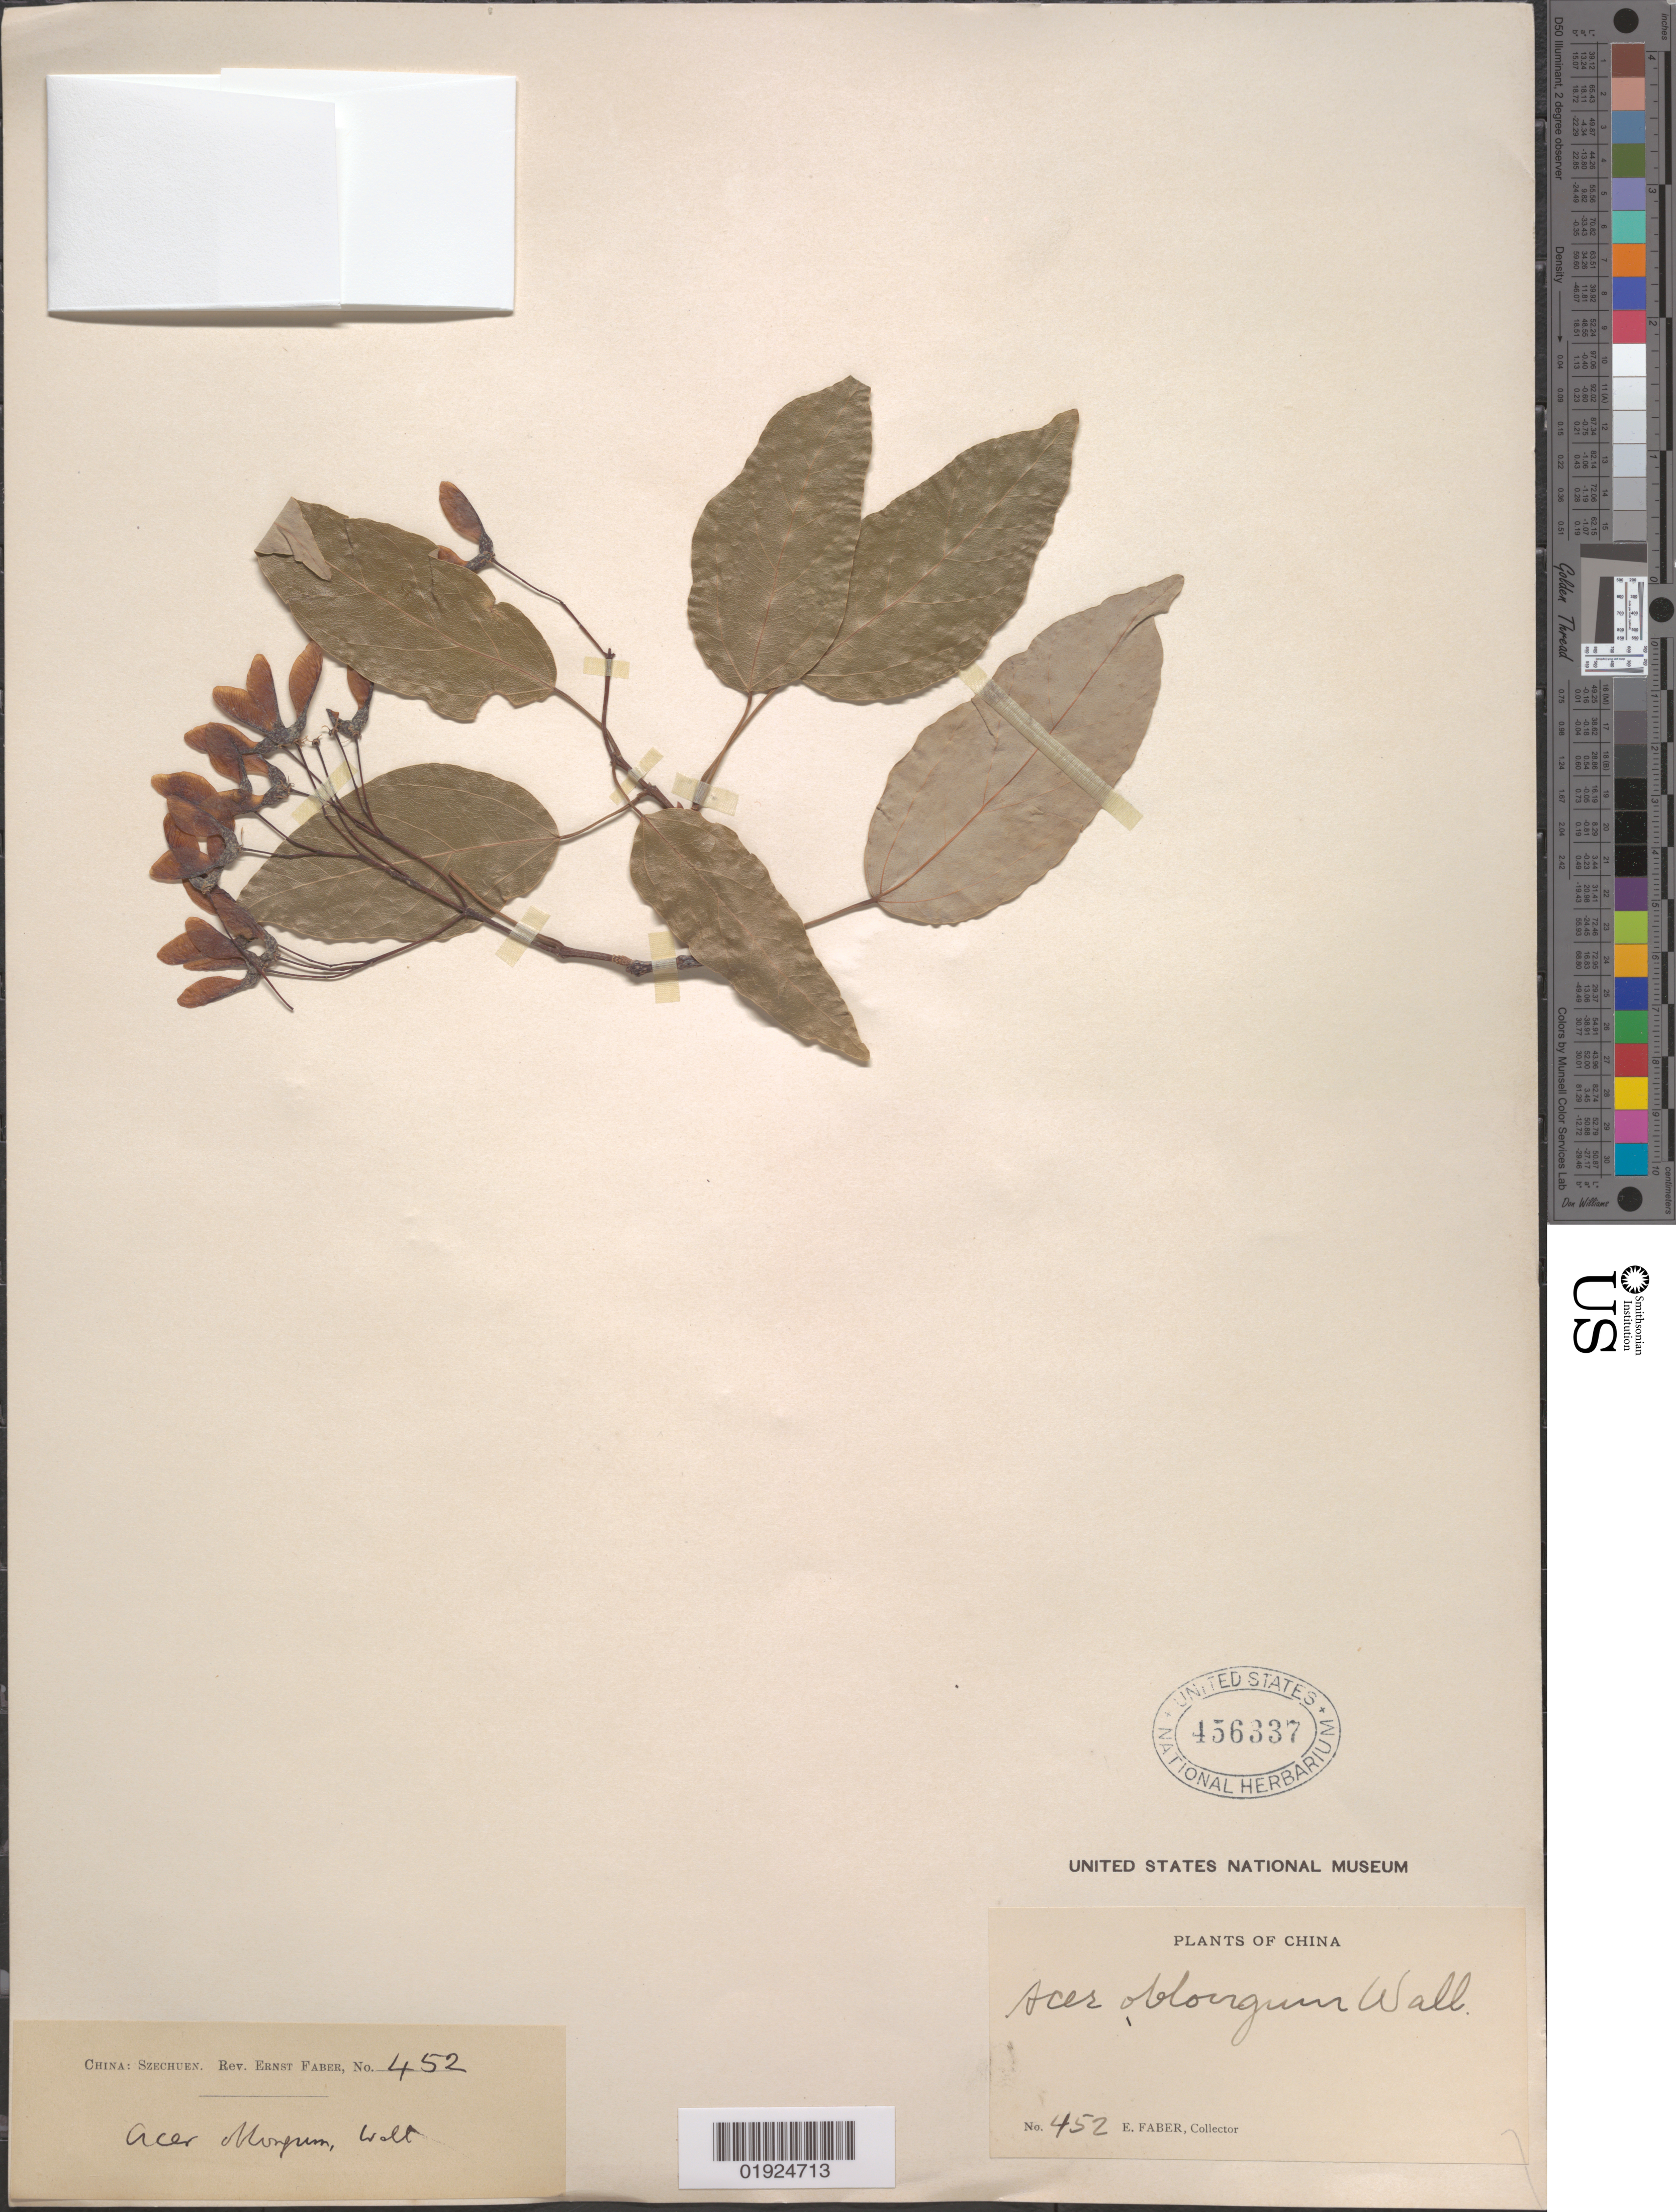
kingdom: Plantae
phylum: Tracheophyta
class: Magnoliopsida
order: Sapindales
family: Sapindaceae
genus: Acer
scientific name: Acer oblongum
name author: Wall. ex DC.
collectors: E. Faber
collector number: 452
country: China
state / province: Sichuan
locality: Szechuen [Sichuan]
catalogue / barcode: US 456337